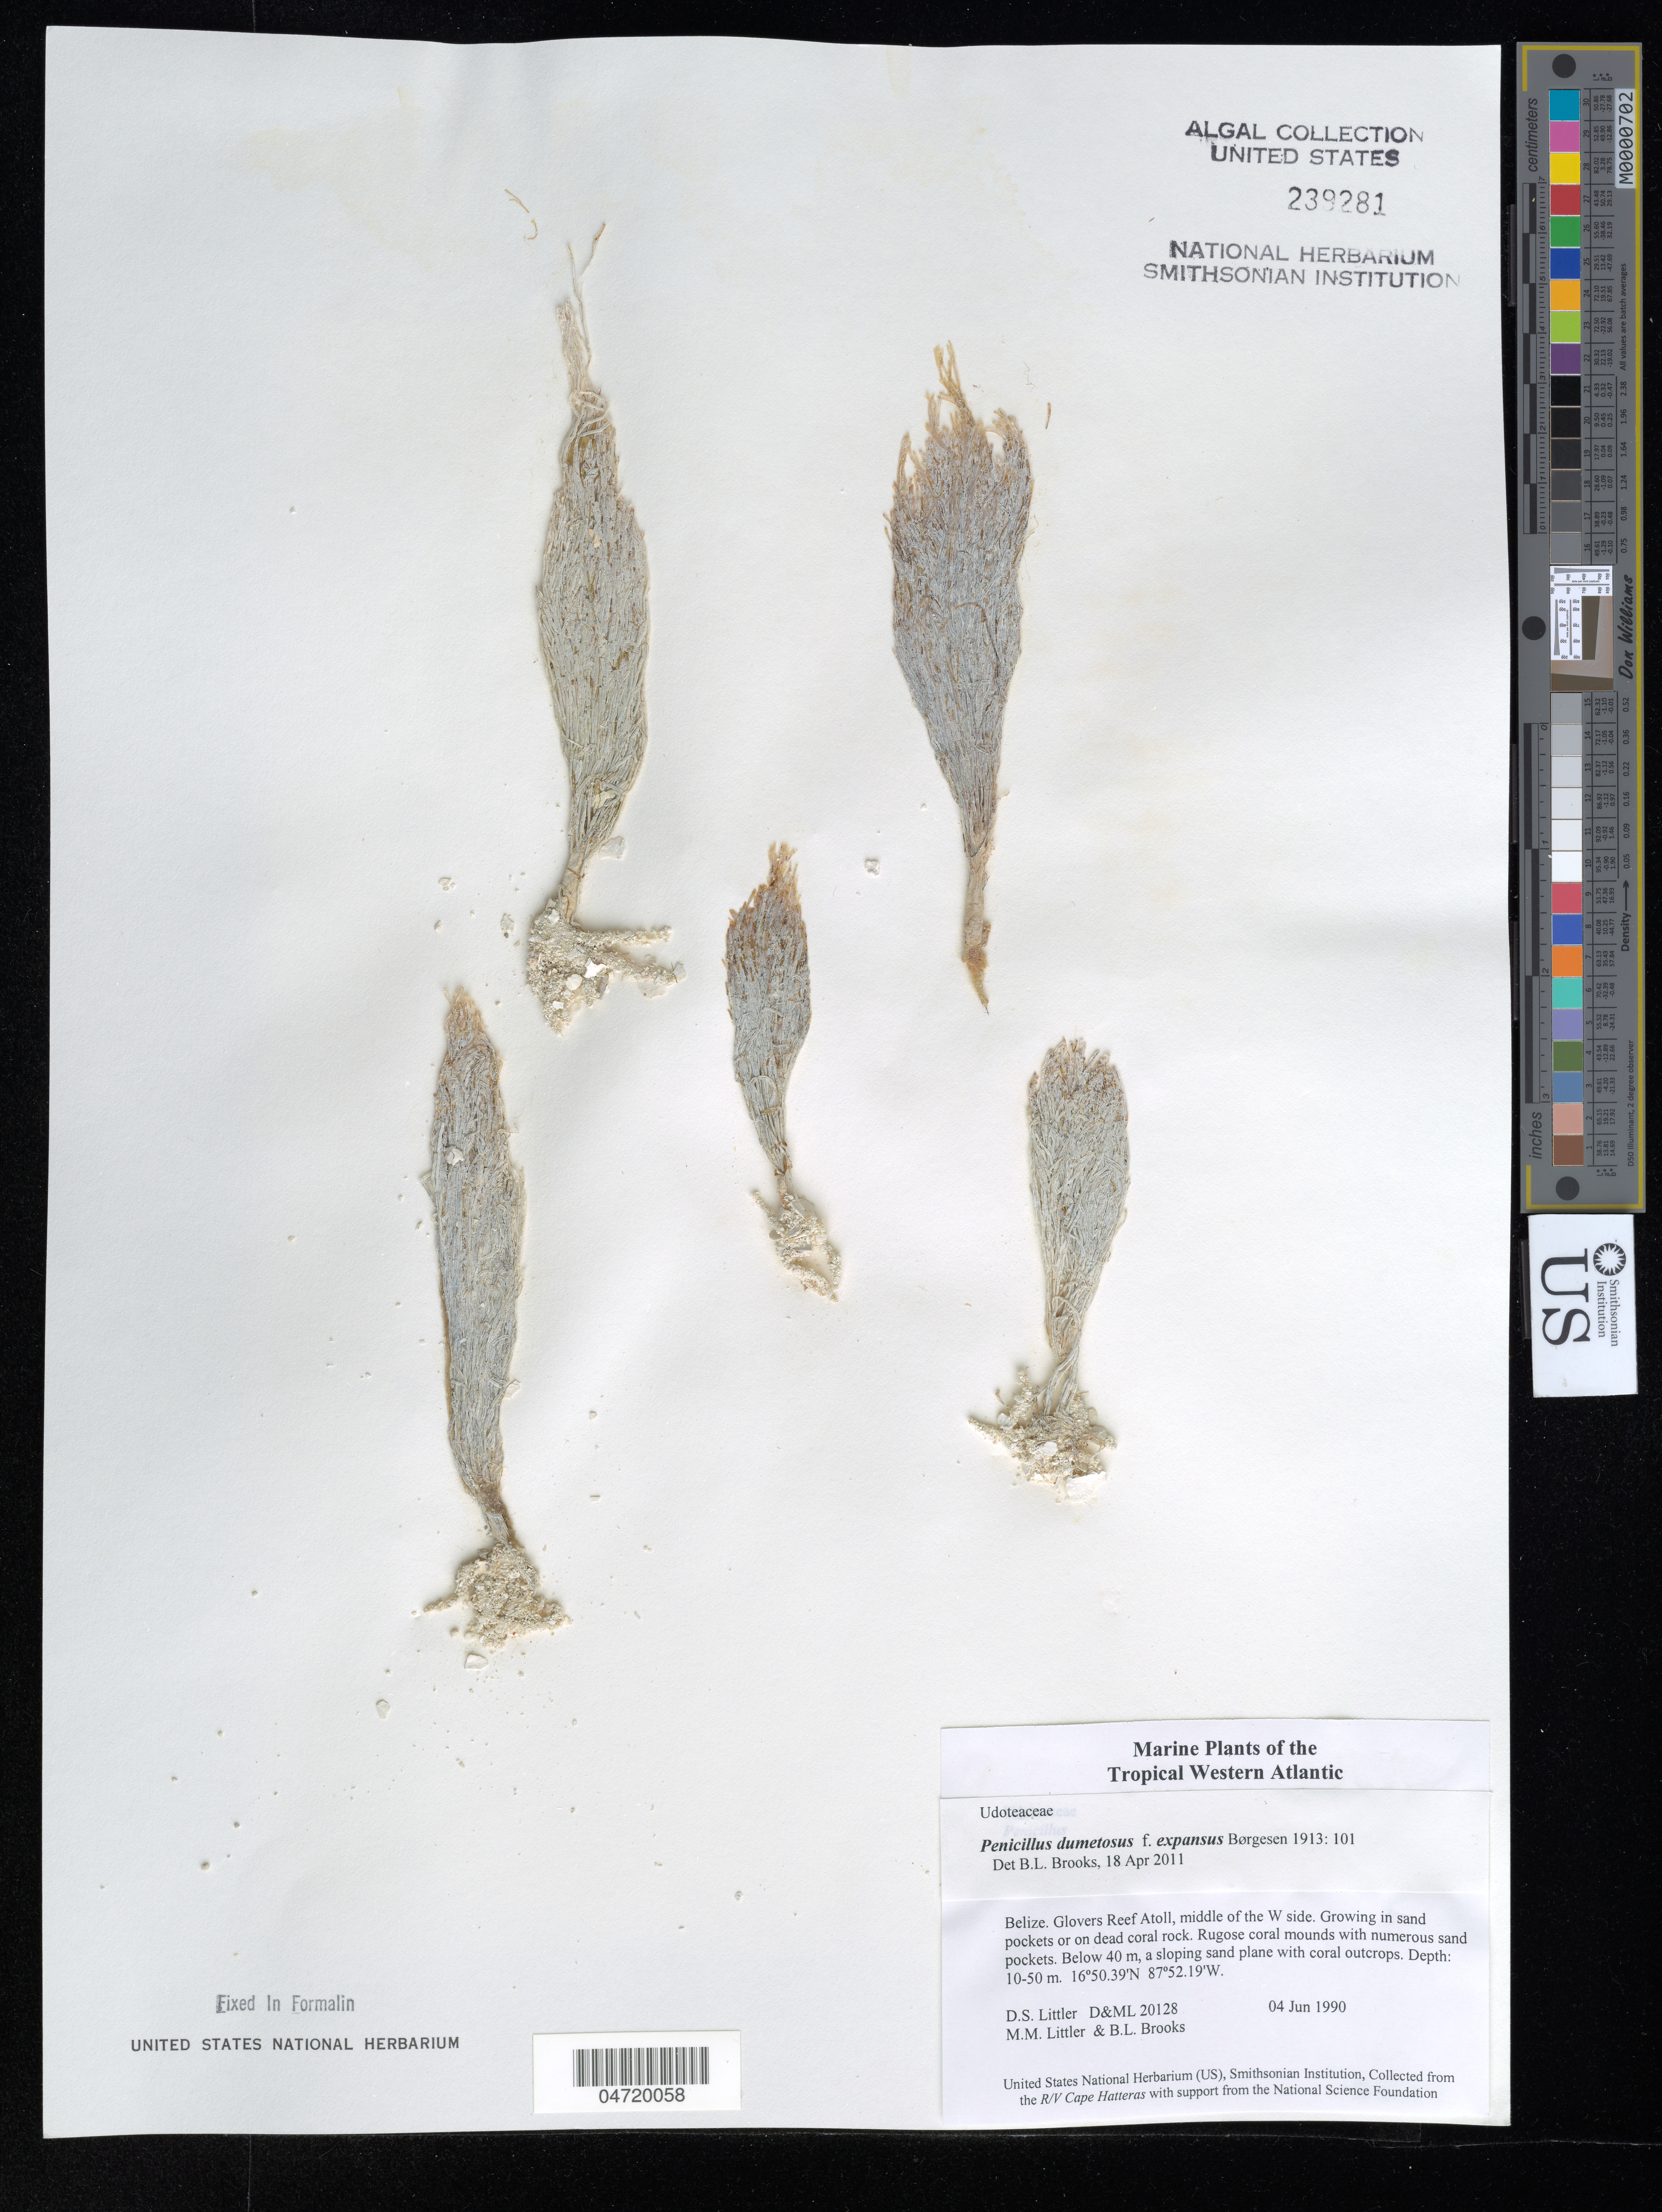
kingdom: Plantae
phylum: Chlorophyta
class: Ulvophyceae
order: Bryopsidales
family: Udoteaceae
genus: Penicillus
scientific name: Penicillus dumetosus f. expansus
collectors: D. S. Littler, M. M. Littler & B. Brooks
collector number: D&ML20128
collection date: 1990-06-04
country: Belize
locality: The Tropical Western Atlantic. Glovers Reef Atoll, middle of the W side.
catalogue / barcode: US 239281